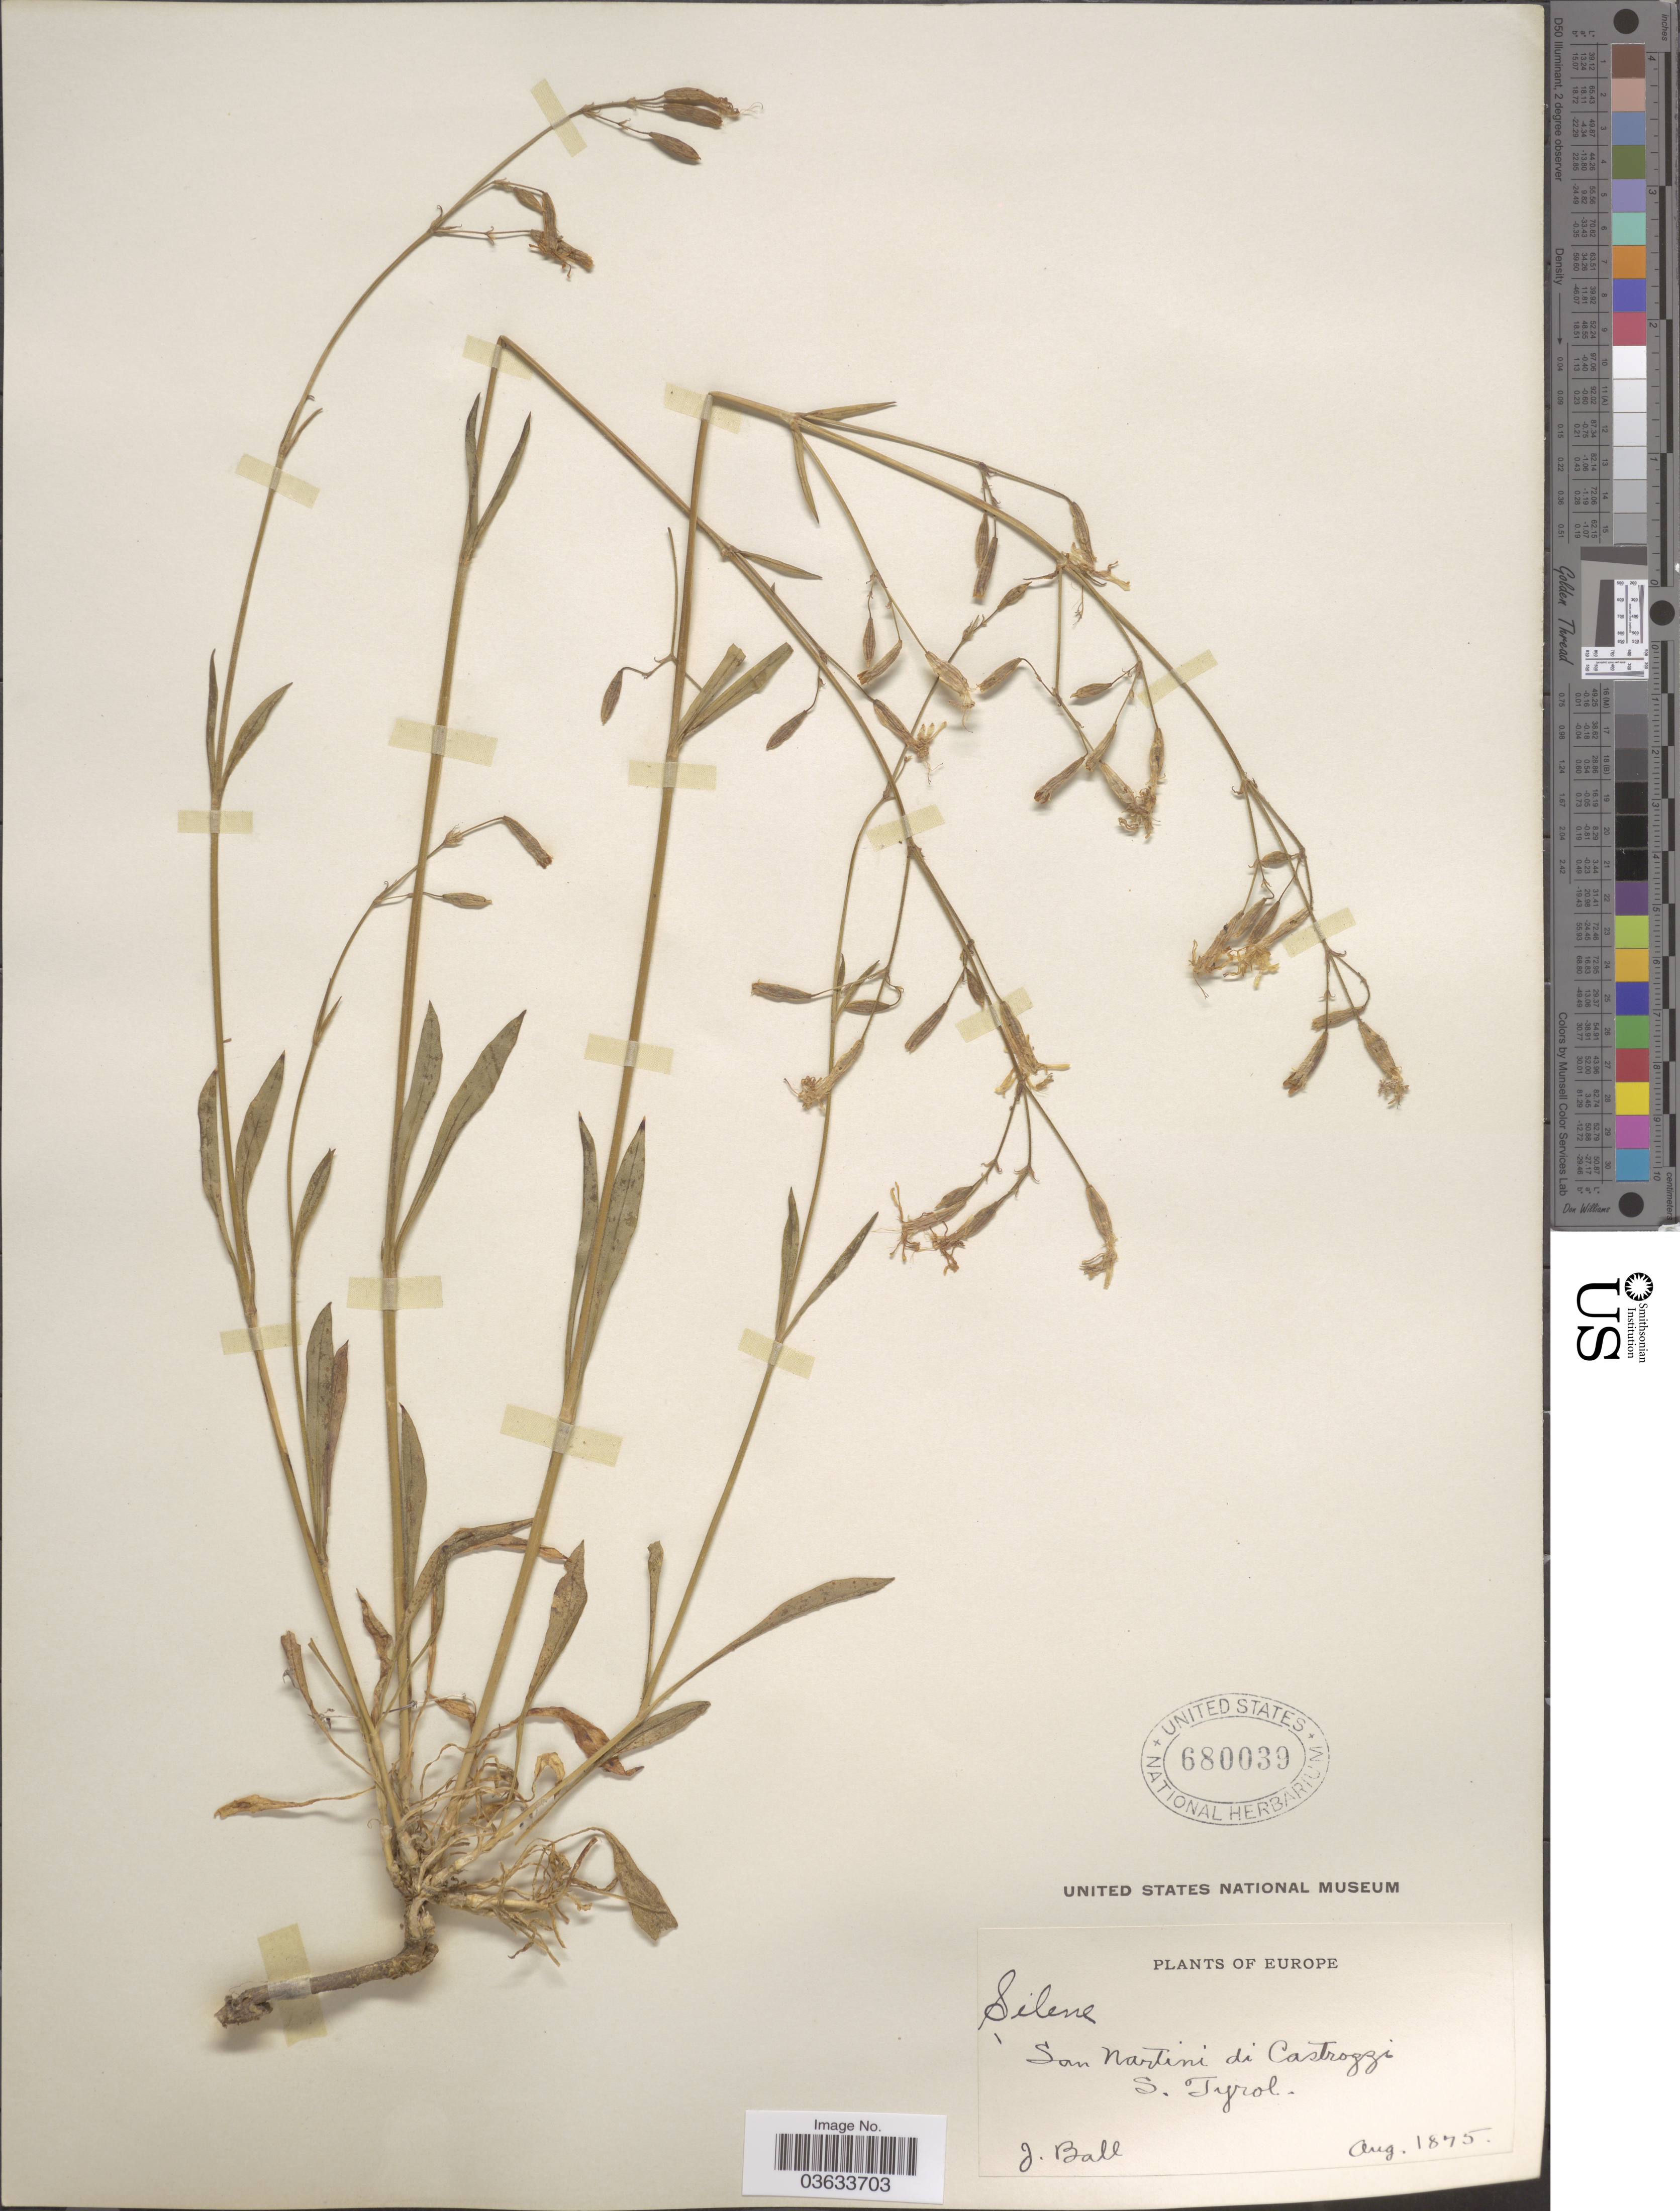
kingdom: Plantae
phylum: Tracheophyta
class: Magnoliopsida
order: Caryophyllales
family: Caryophyllaceae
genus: Silene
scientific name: Silene sp.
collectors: J. Ball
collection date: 1875-08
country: Italy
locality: Europe. San Martini di Castrozzi, S. Tyrol.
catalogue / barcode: US 680039